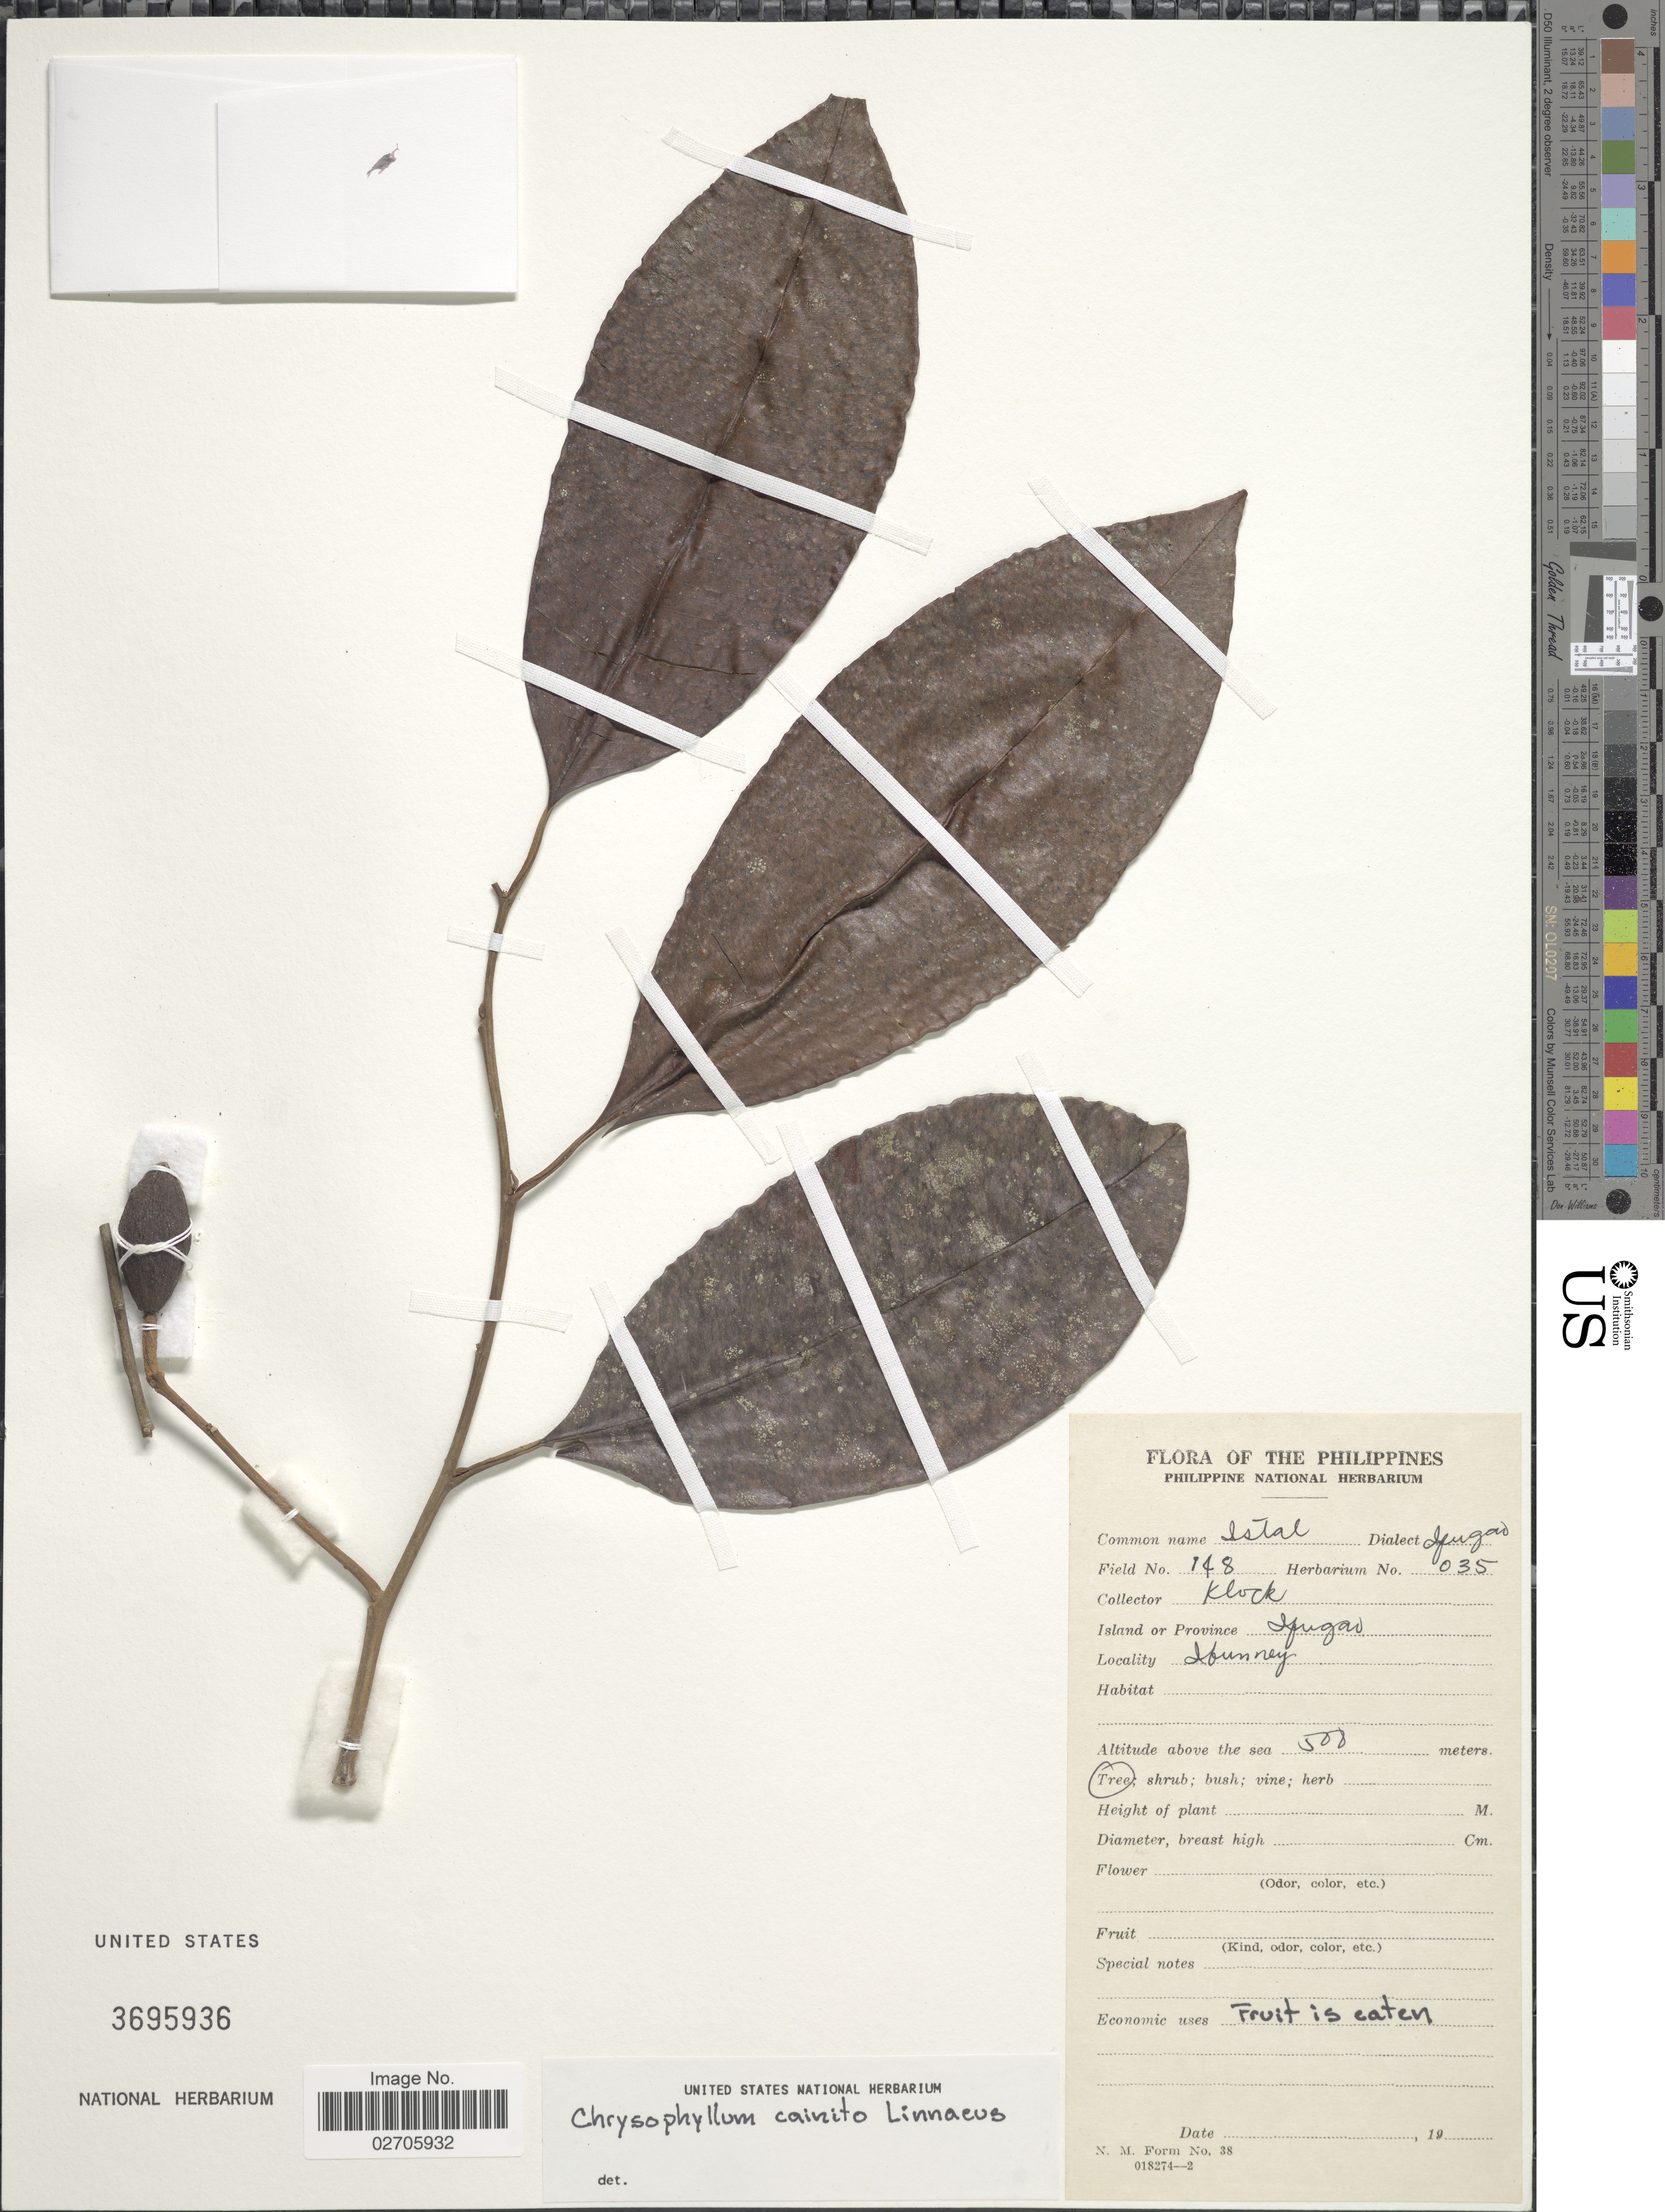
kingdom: Plantae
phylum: Tracheophyta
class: Magnoliopsida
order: Ericales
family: Sapotaceae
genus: Chrysophyllum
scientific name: Chrysophyllum cainito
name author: L.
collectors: Klock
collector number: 148/035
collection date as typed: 19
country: Philippines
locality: Island or Province Ifugao, Ibunney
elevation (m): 500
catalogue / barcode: US 3695936